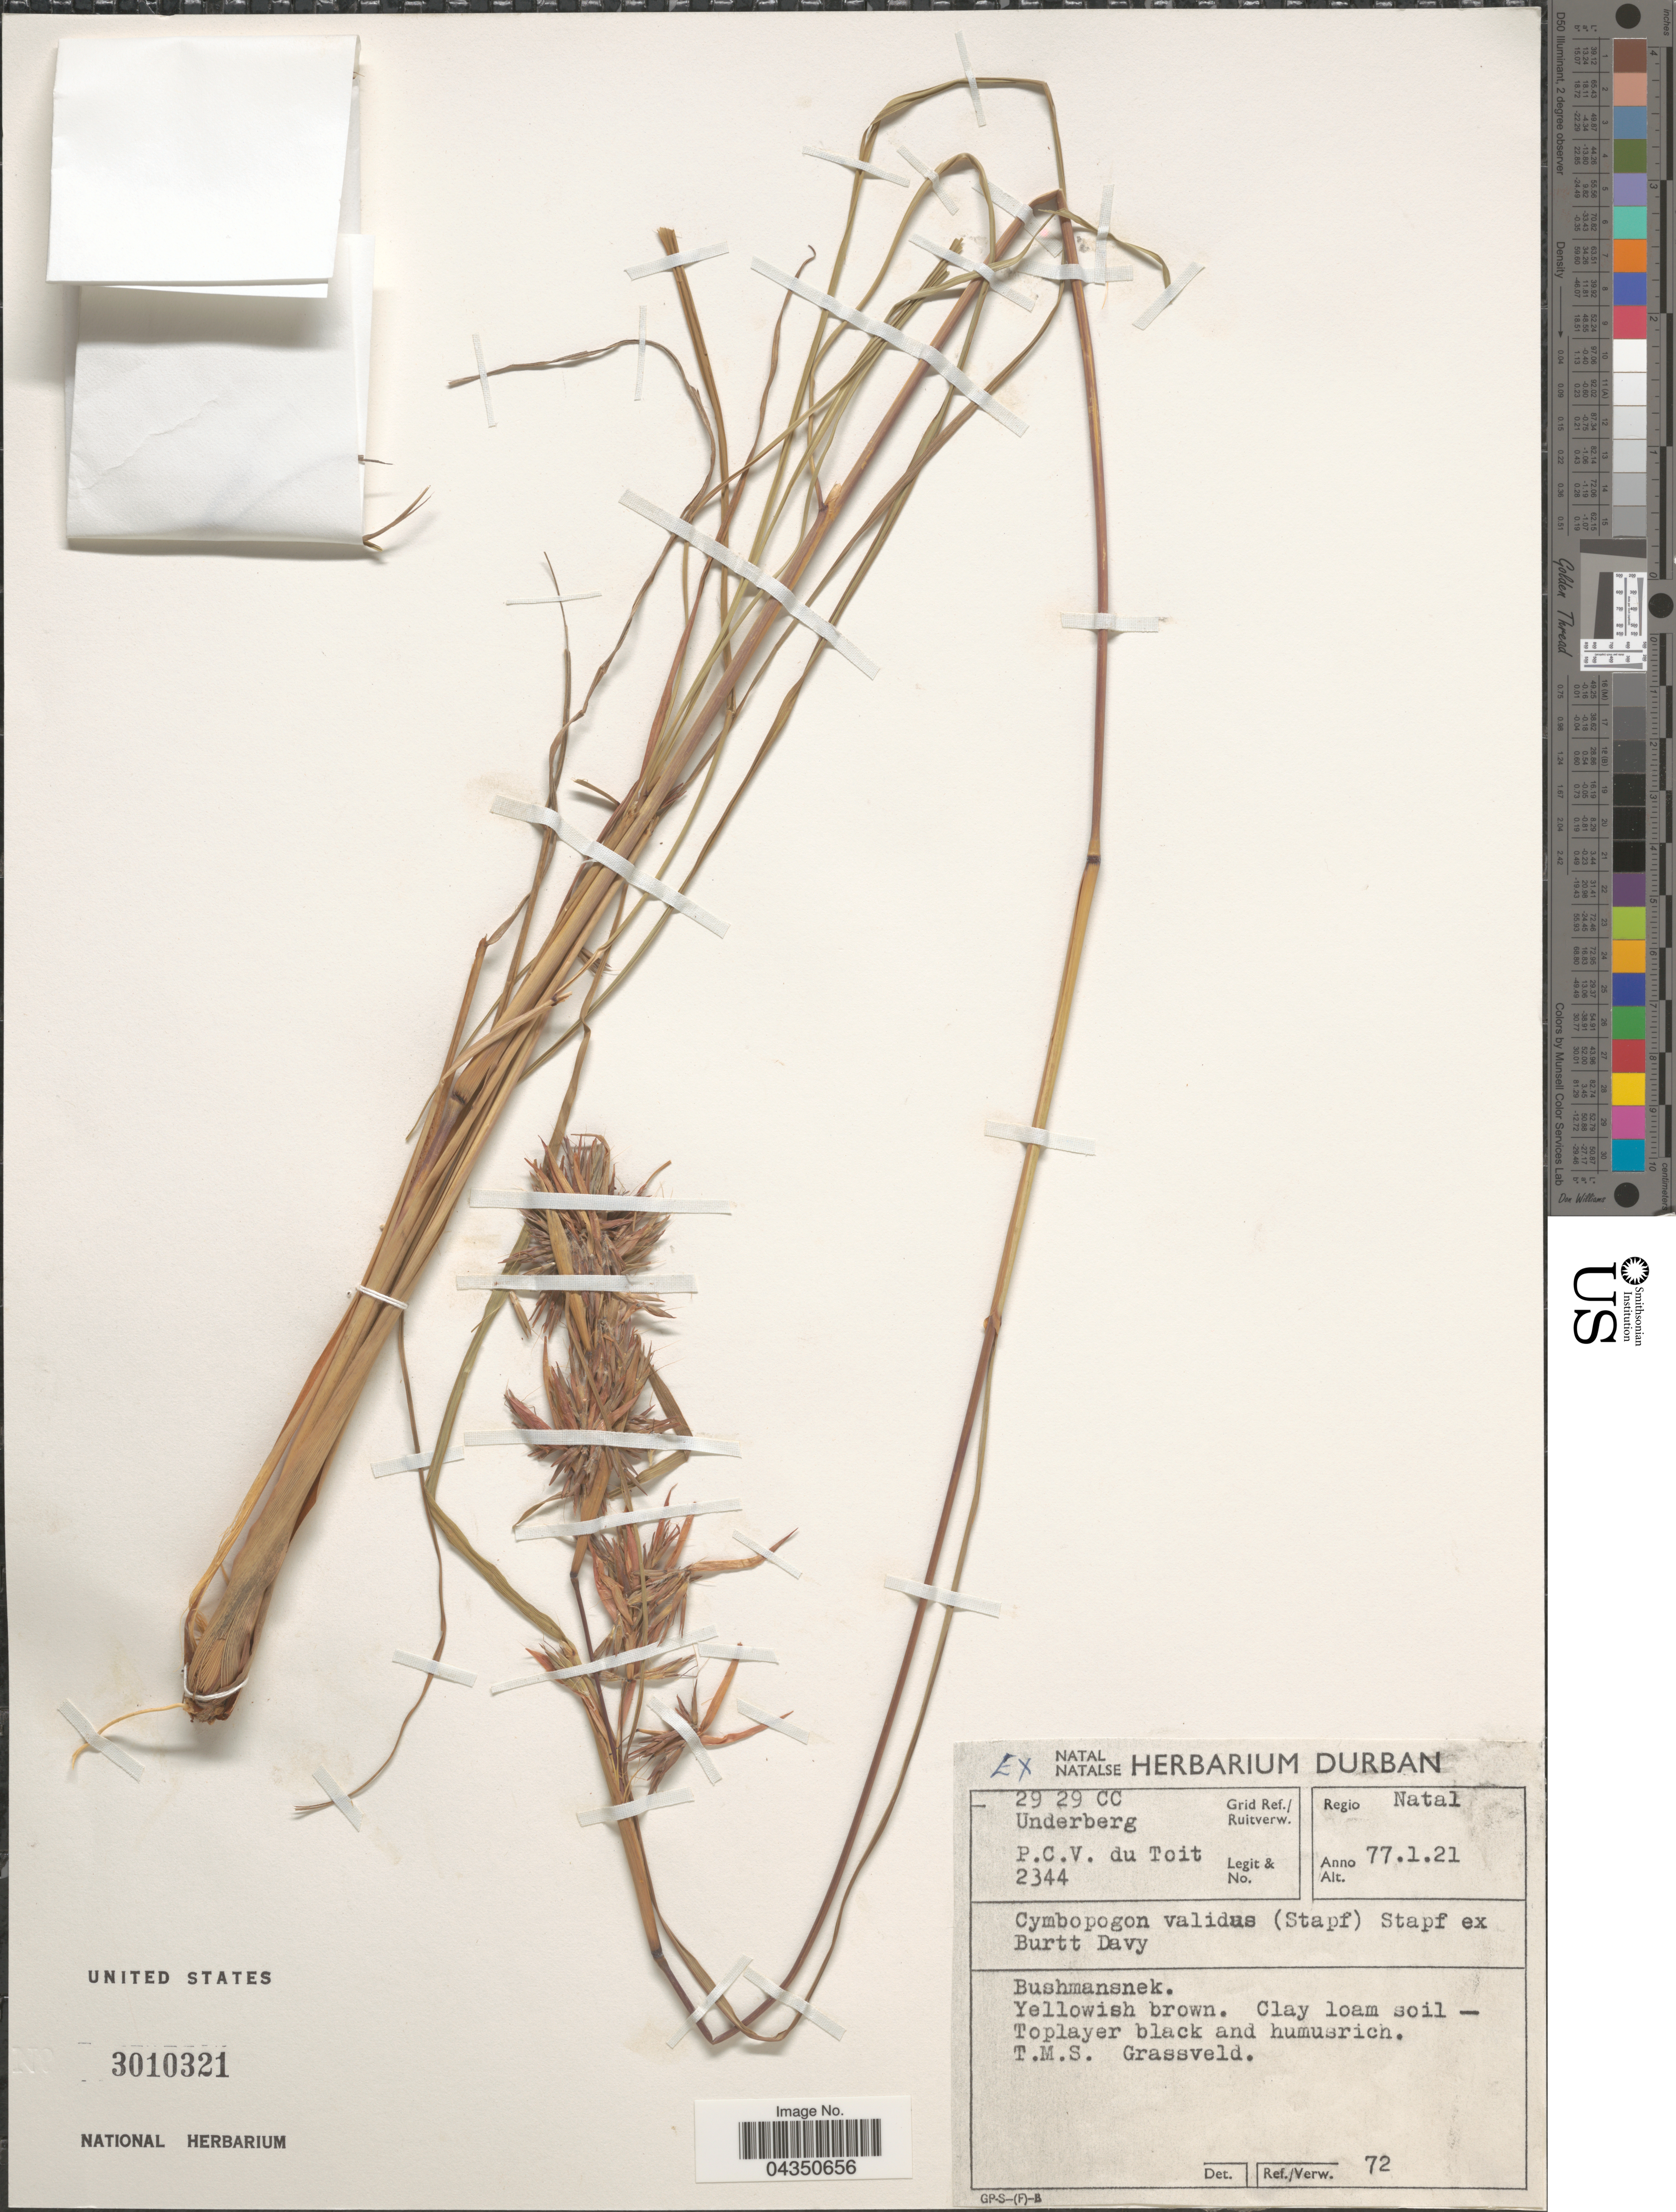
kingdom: Plantae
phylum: Tracheophyta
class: Liliopsida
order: Poales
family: Poaceae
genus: Cymbopogon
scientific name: Cymbopogon nardus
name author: (L.) Rendle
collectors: P. Du Toit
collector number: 2344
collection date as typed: Transcribed d/m/y: 21/1/77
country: South Africa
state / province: KwaZulu-Natal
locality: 29 29 CC Underberg Grid Ref./Ruitverw. Regio Natal. Bushmansnek.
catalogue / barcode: US 3010321